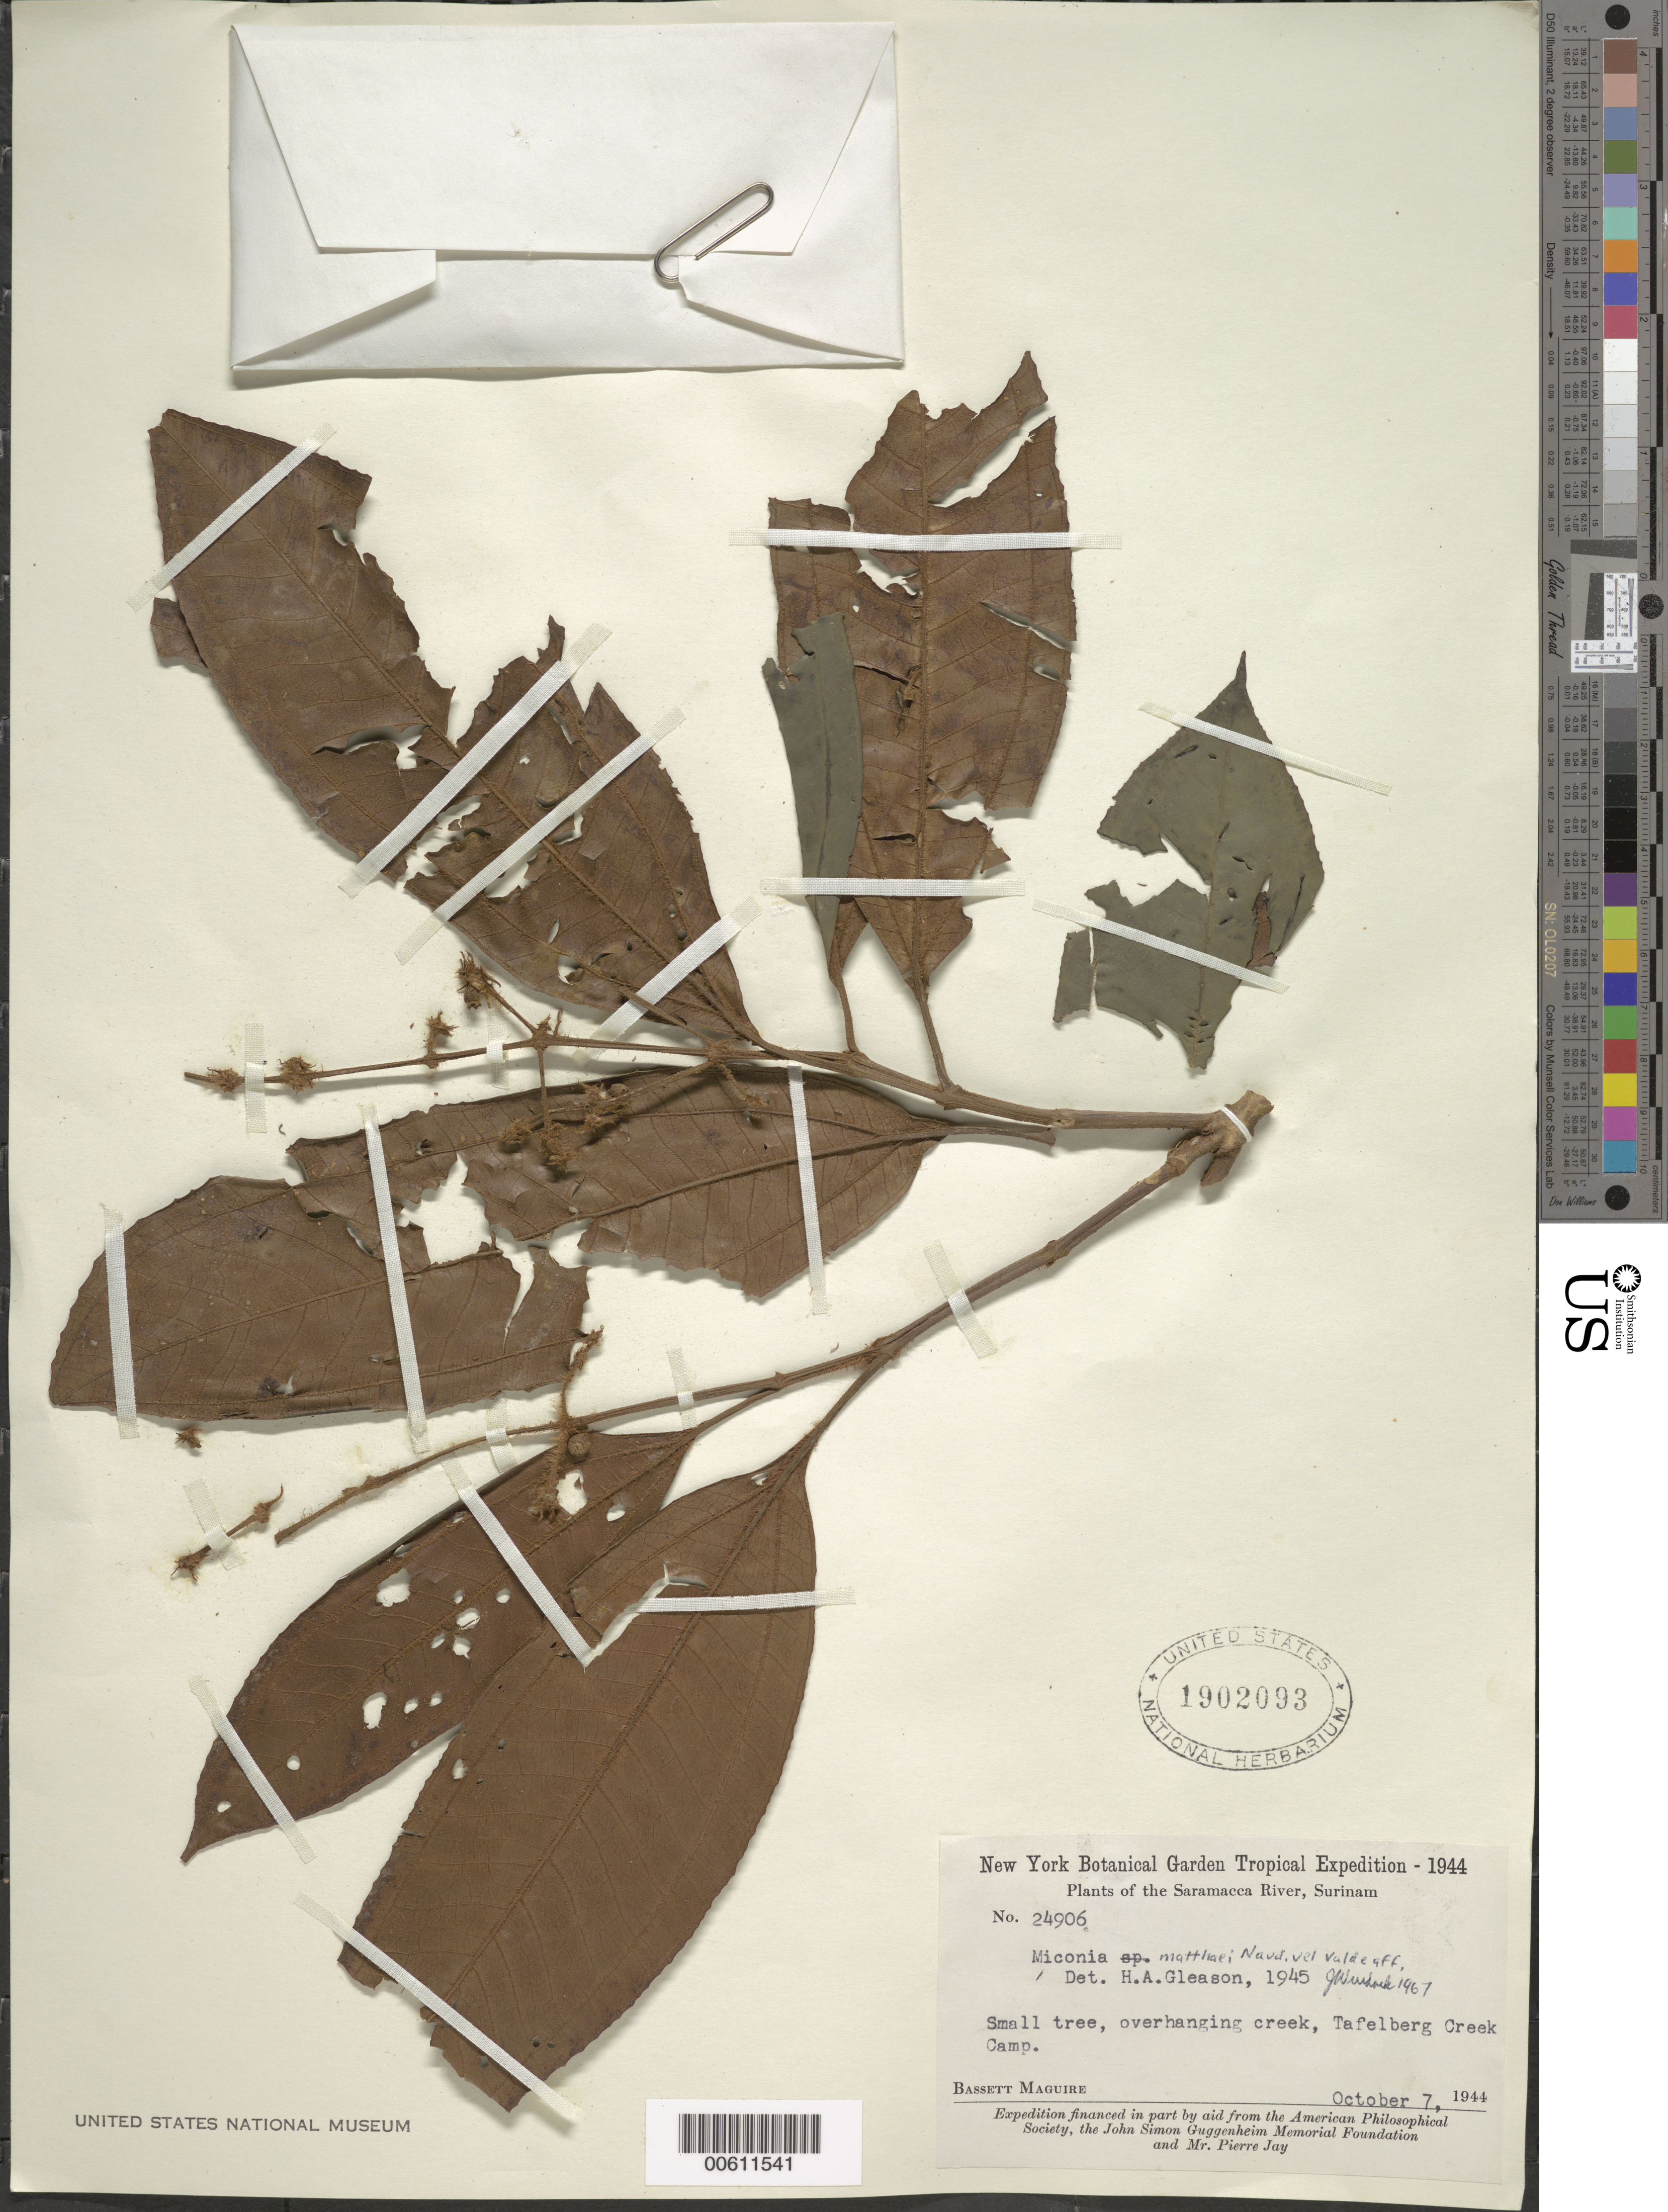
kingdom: Plantae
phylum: Tracheophyta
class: Magnoliopsida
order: Myrtales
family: Melastomataceae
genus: Miconia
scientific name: Miconia matthaei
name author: Naudin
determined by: Wurdack, John J., (US), US (UNITED STATES)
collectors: B. Maguire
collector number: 24906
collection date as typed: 7-Oct-44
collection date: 1944-10-07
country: Suriname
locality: Saramacca River, Tafelberg Creek Camp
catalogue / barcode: US 1902093